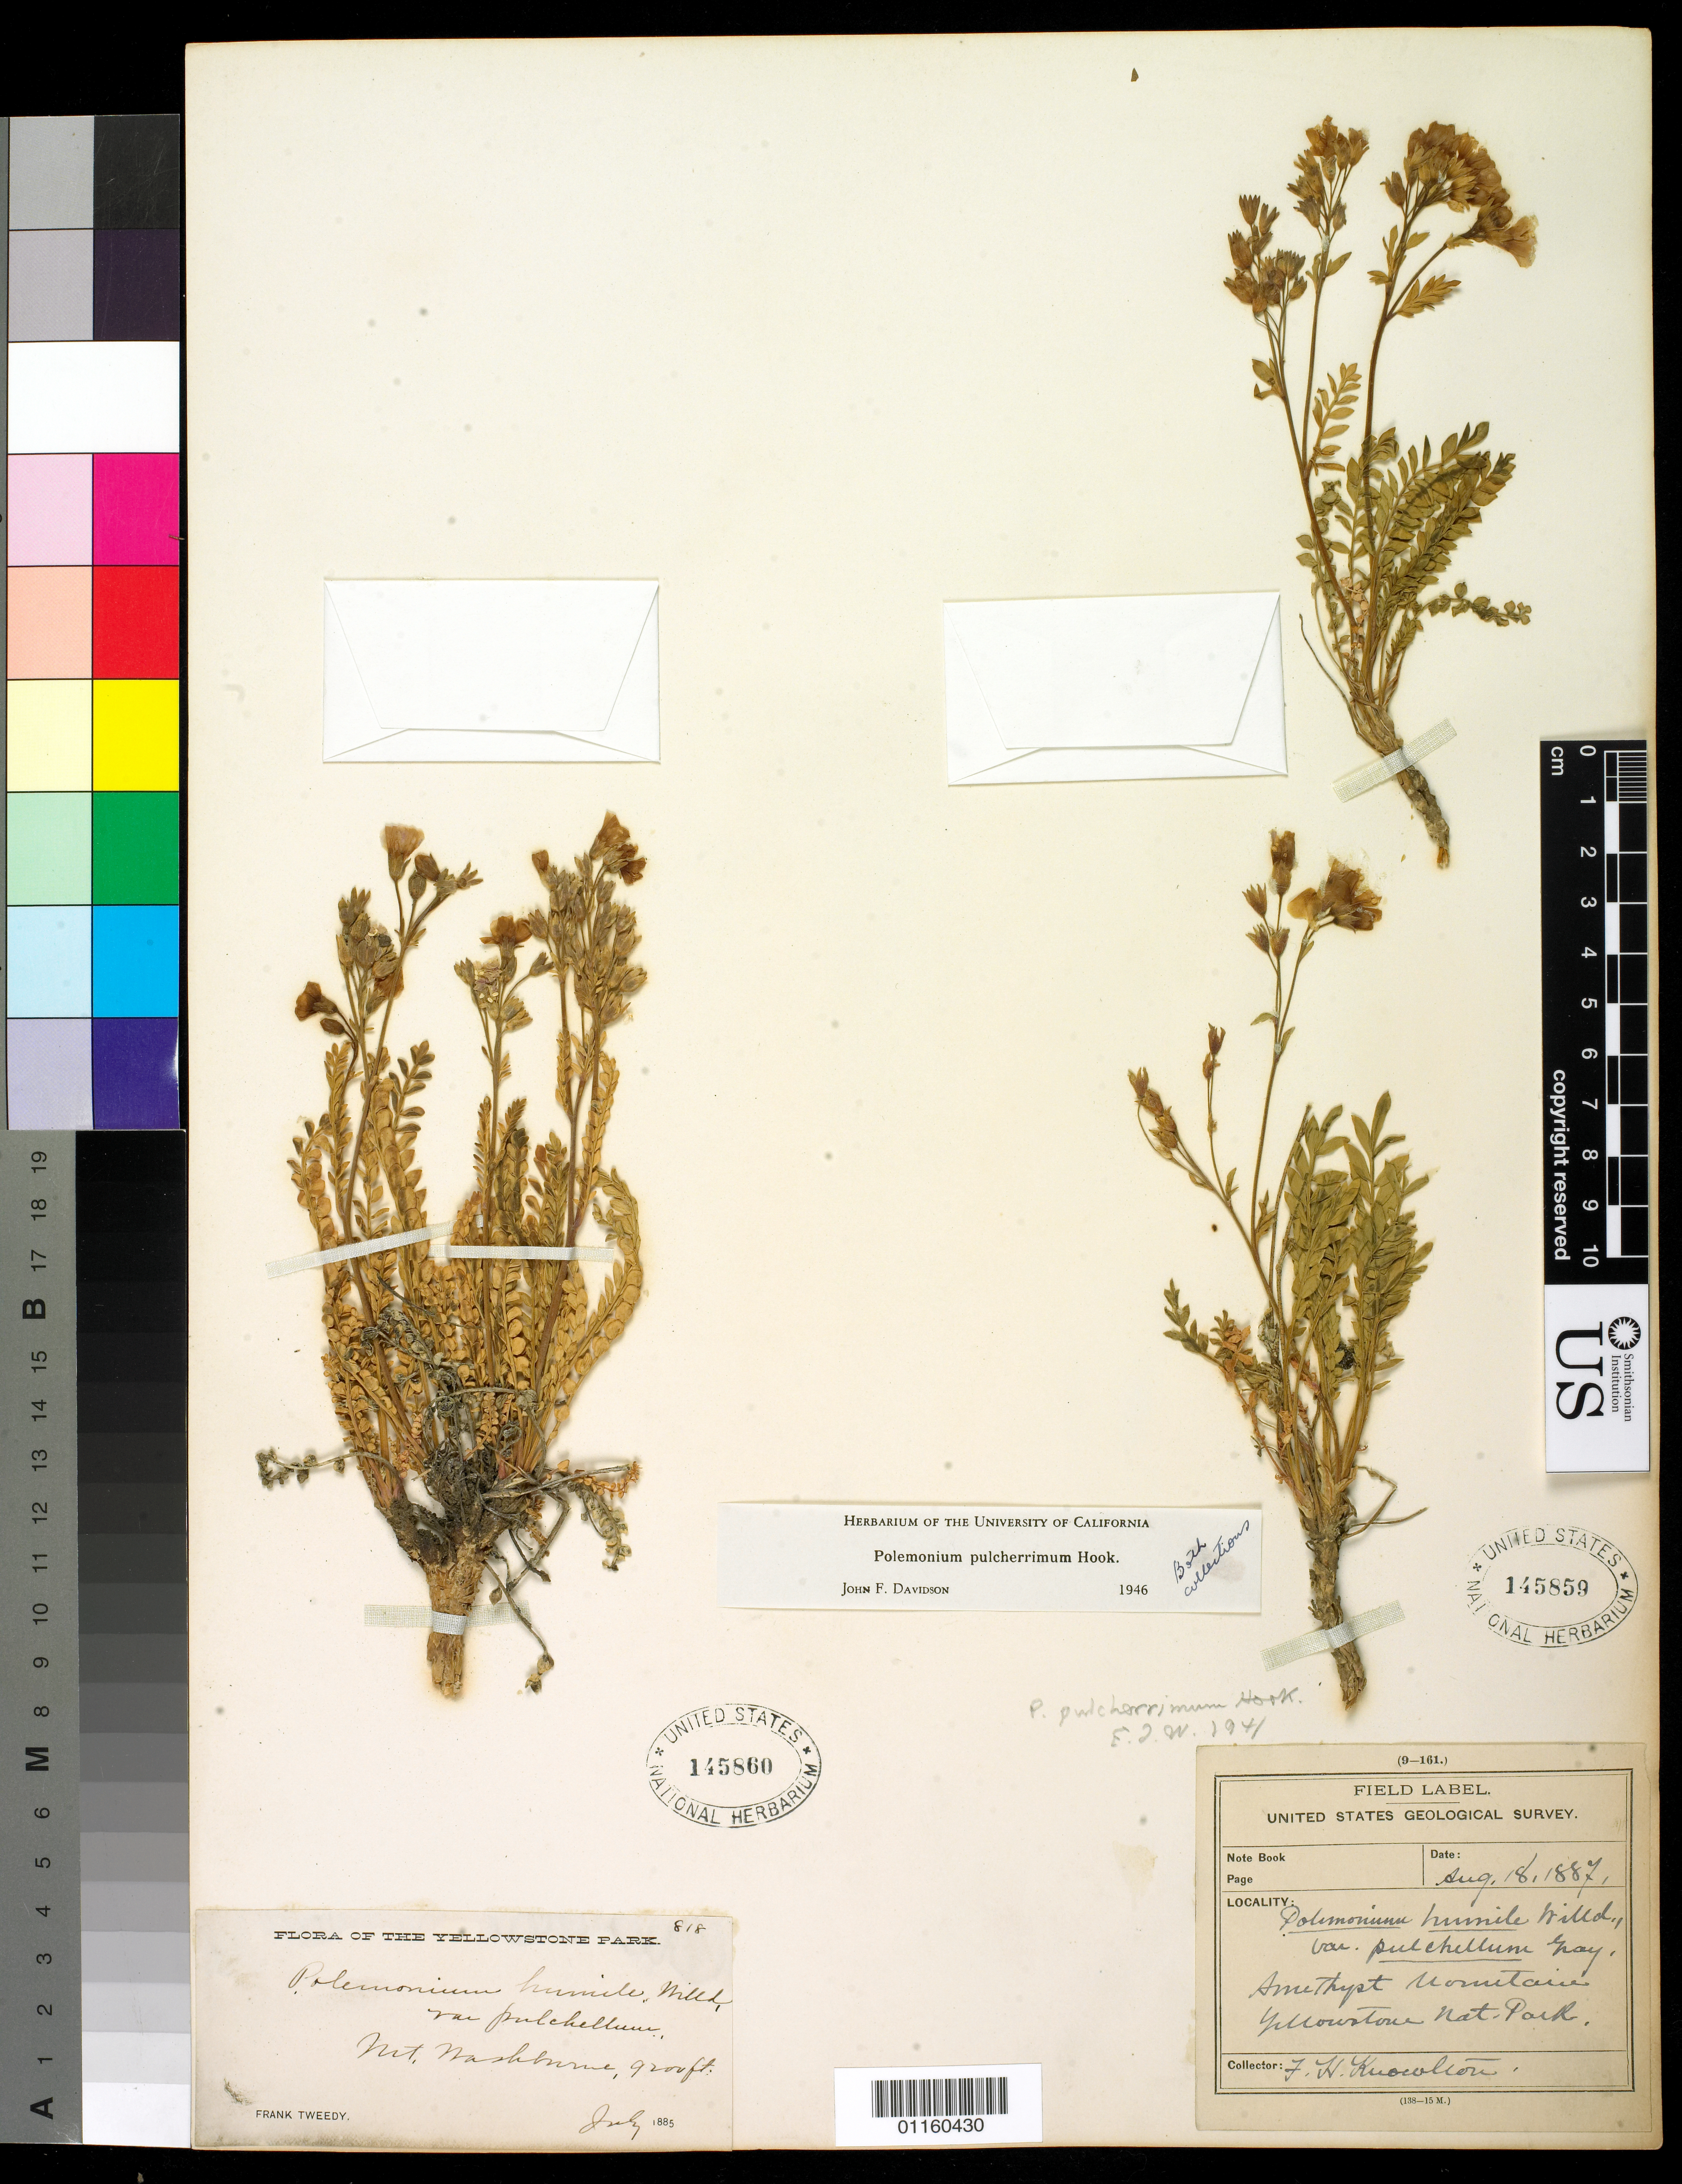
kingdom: Plantae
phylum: Tracheophyta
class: Magnoliopsida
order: Ericales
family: Polemoniaceae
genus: Polemonium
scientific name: Polemonium pulcherrimum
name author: Hook.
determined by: Davidson, J. F.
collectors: F. H. Knowlton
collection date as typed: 18 Aug 1887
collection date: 1887-08-18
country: United States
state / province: Wyoming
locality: Amethyst Mountain, Yellowstone Nat. Park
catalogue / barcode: US 145859